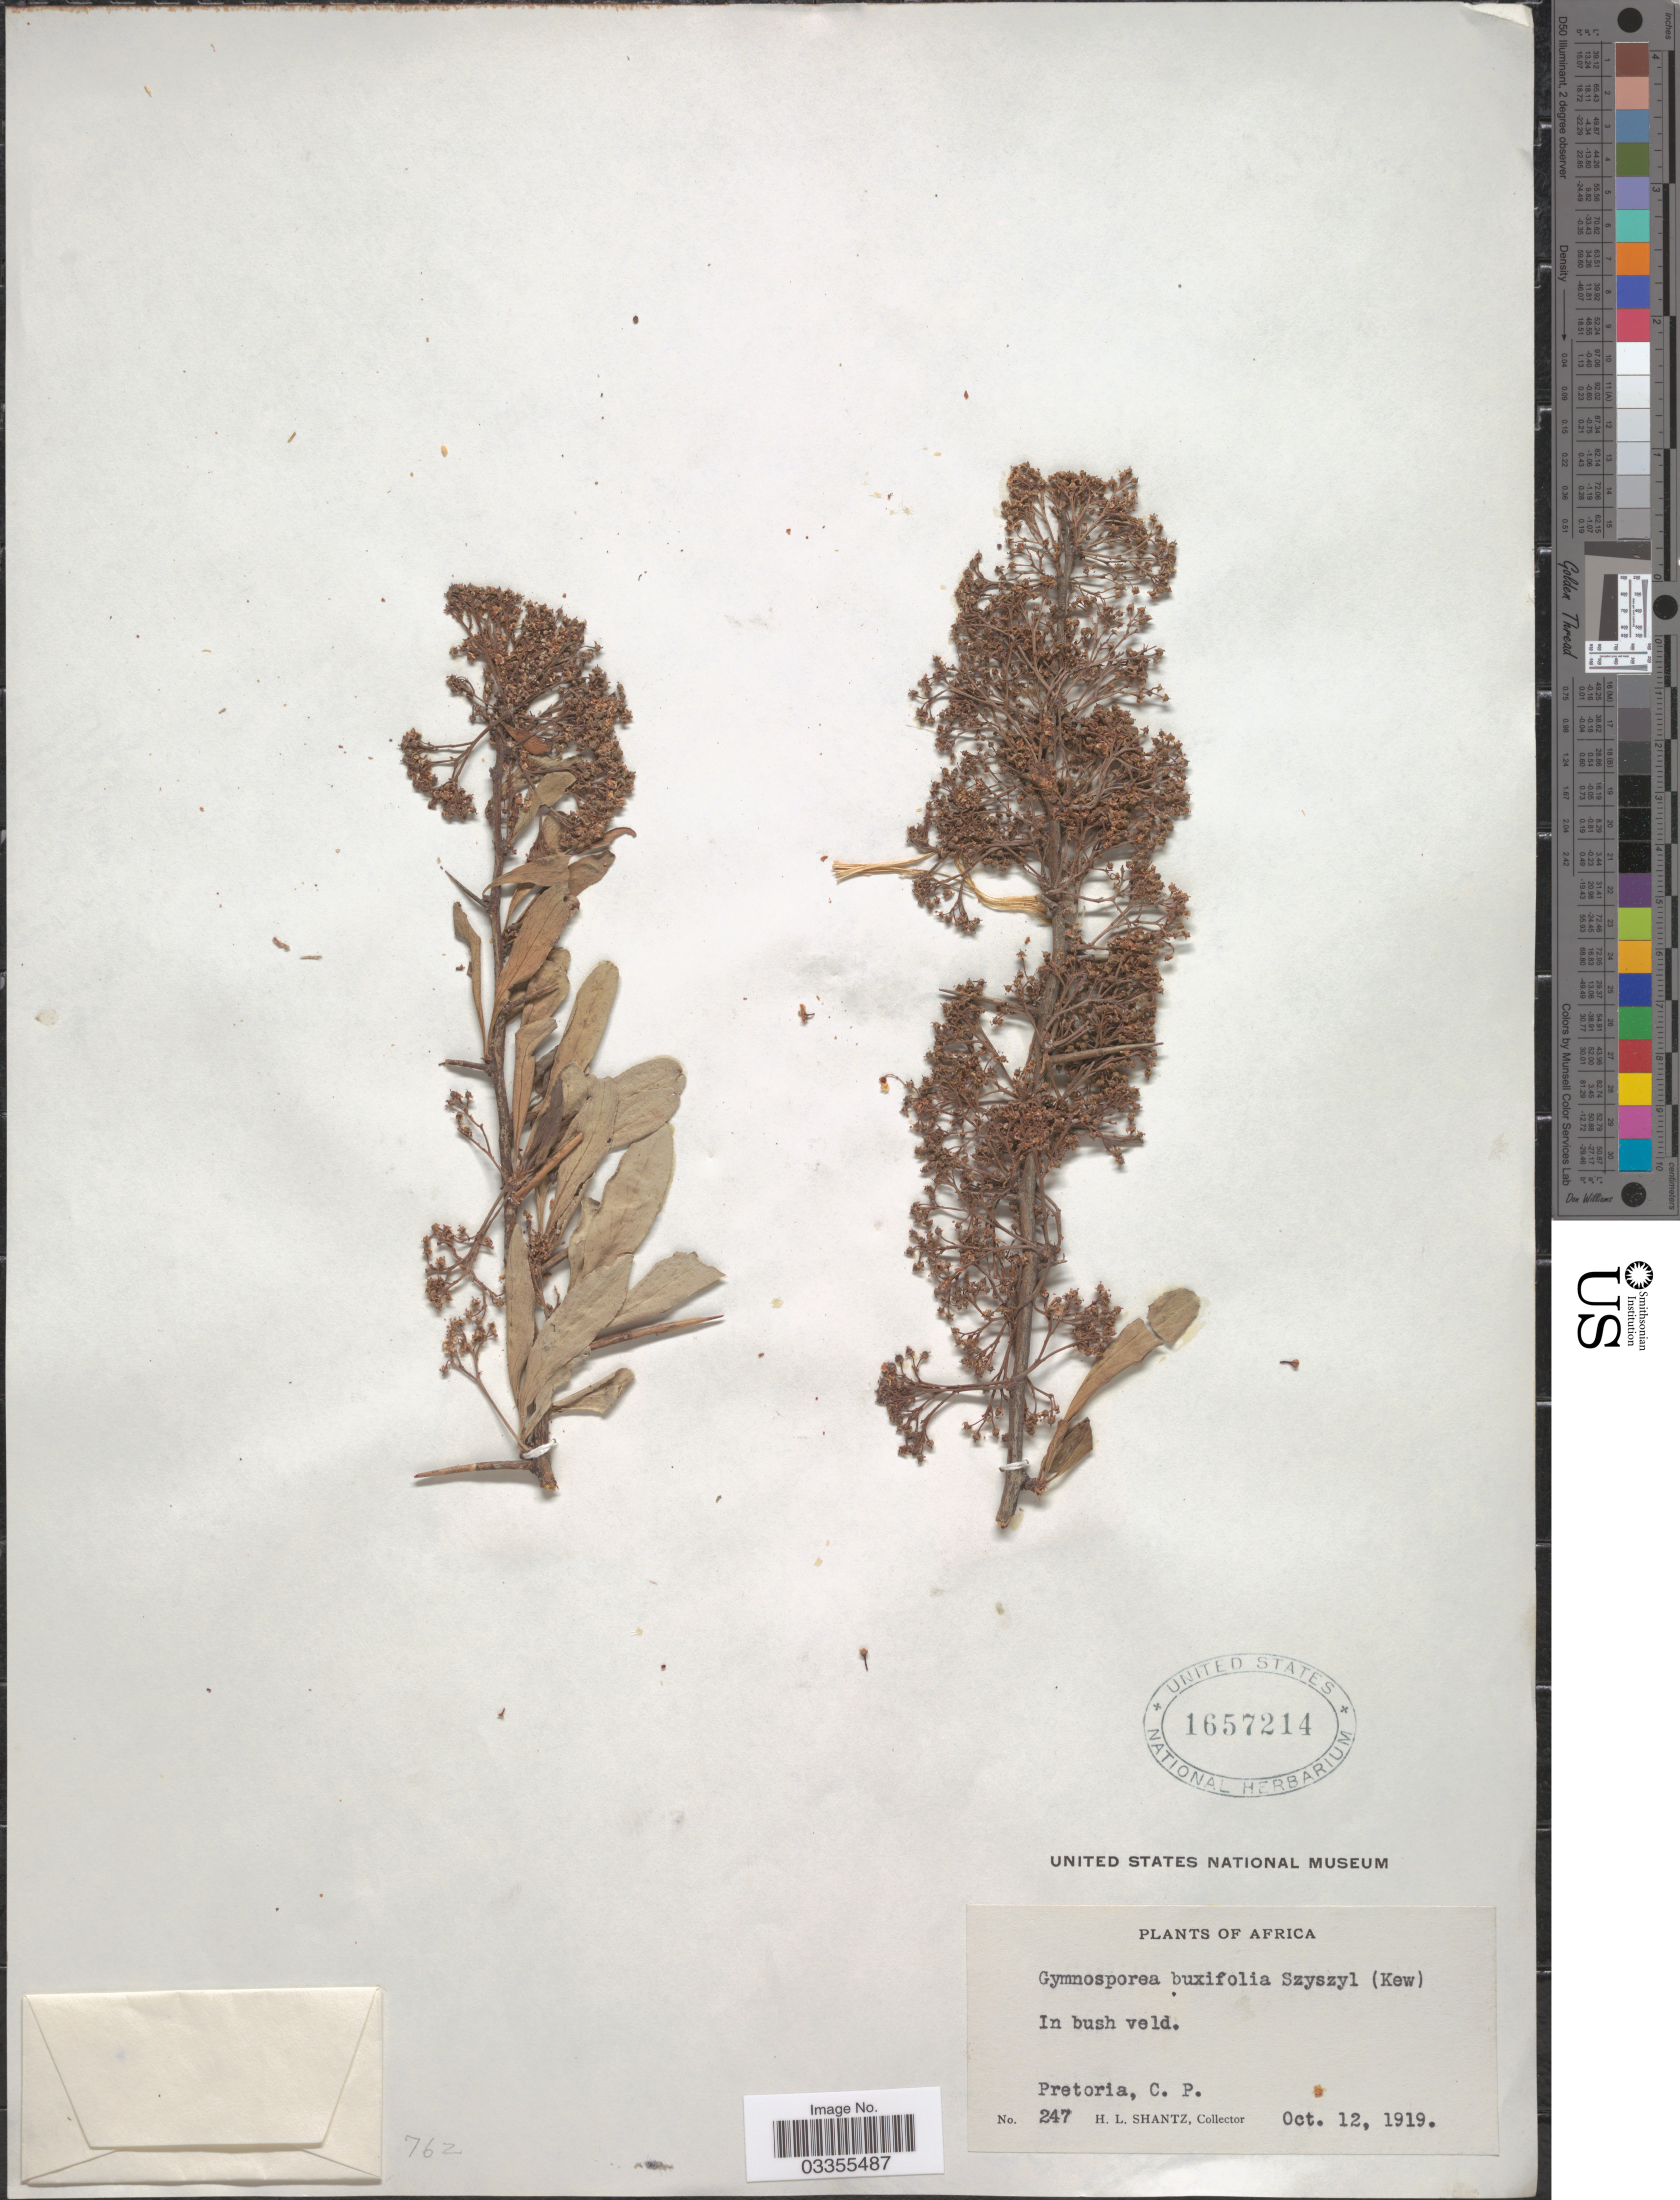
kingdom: Plantae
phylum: Tracheophyta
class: Magnoliopsida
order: Celastrales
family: Celastraceae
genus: Gymnosporia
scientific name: Gymnosporia buxifolia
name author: (L.) Szyszyl.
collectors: H. Shantz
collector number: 247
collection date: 1919-10-12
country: South Africa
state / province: Gauteng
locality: Pretoria.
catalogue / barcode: US 1657214